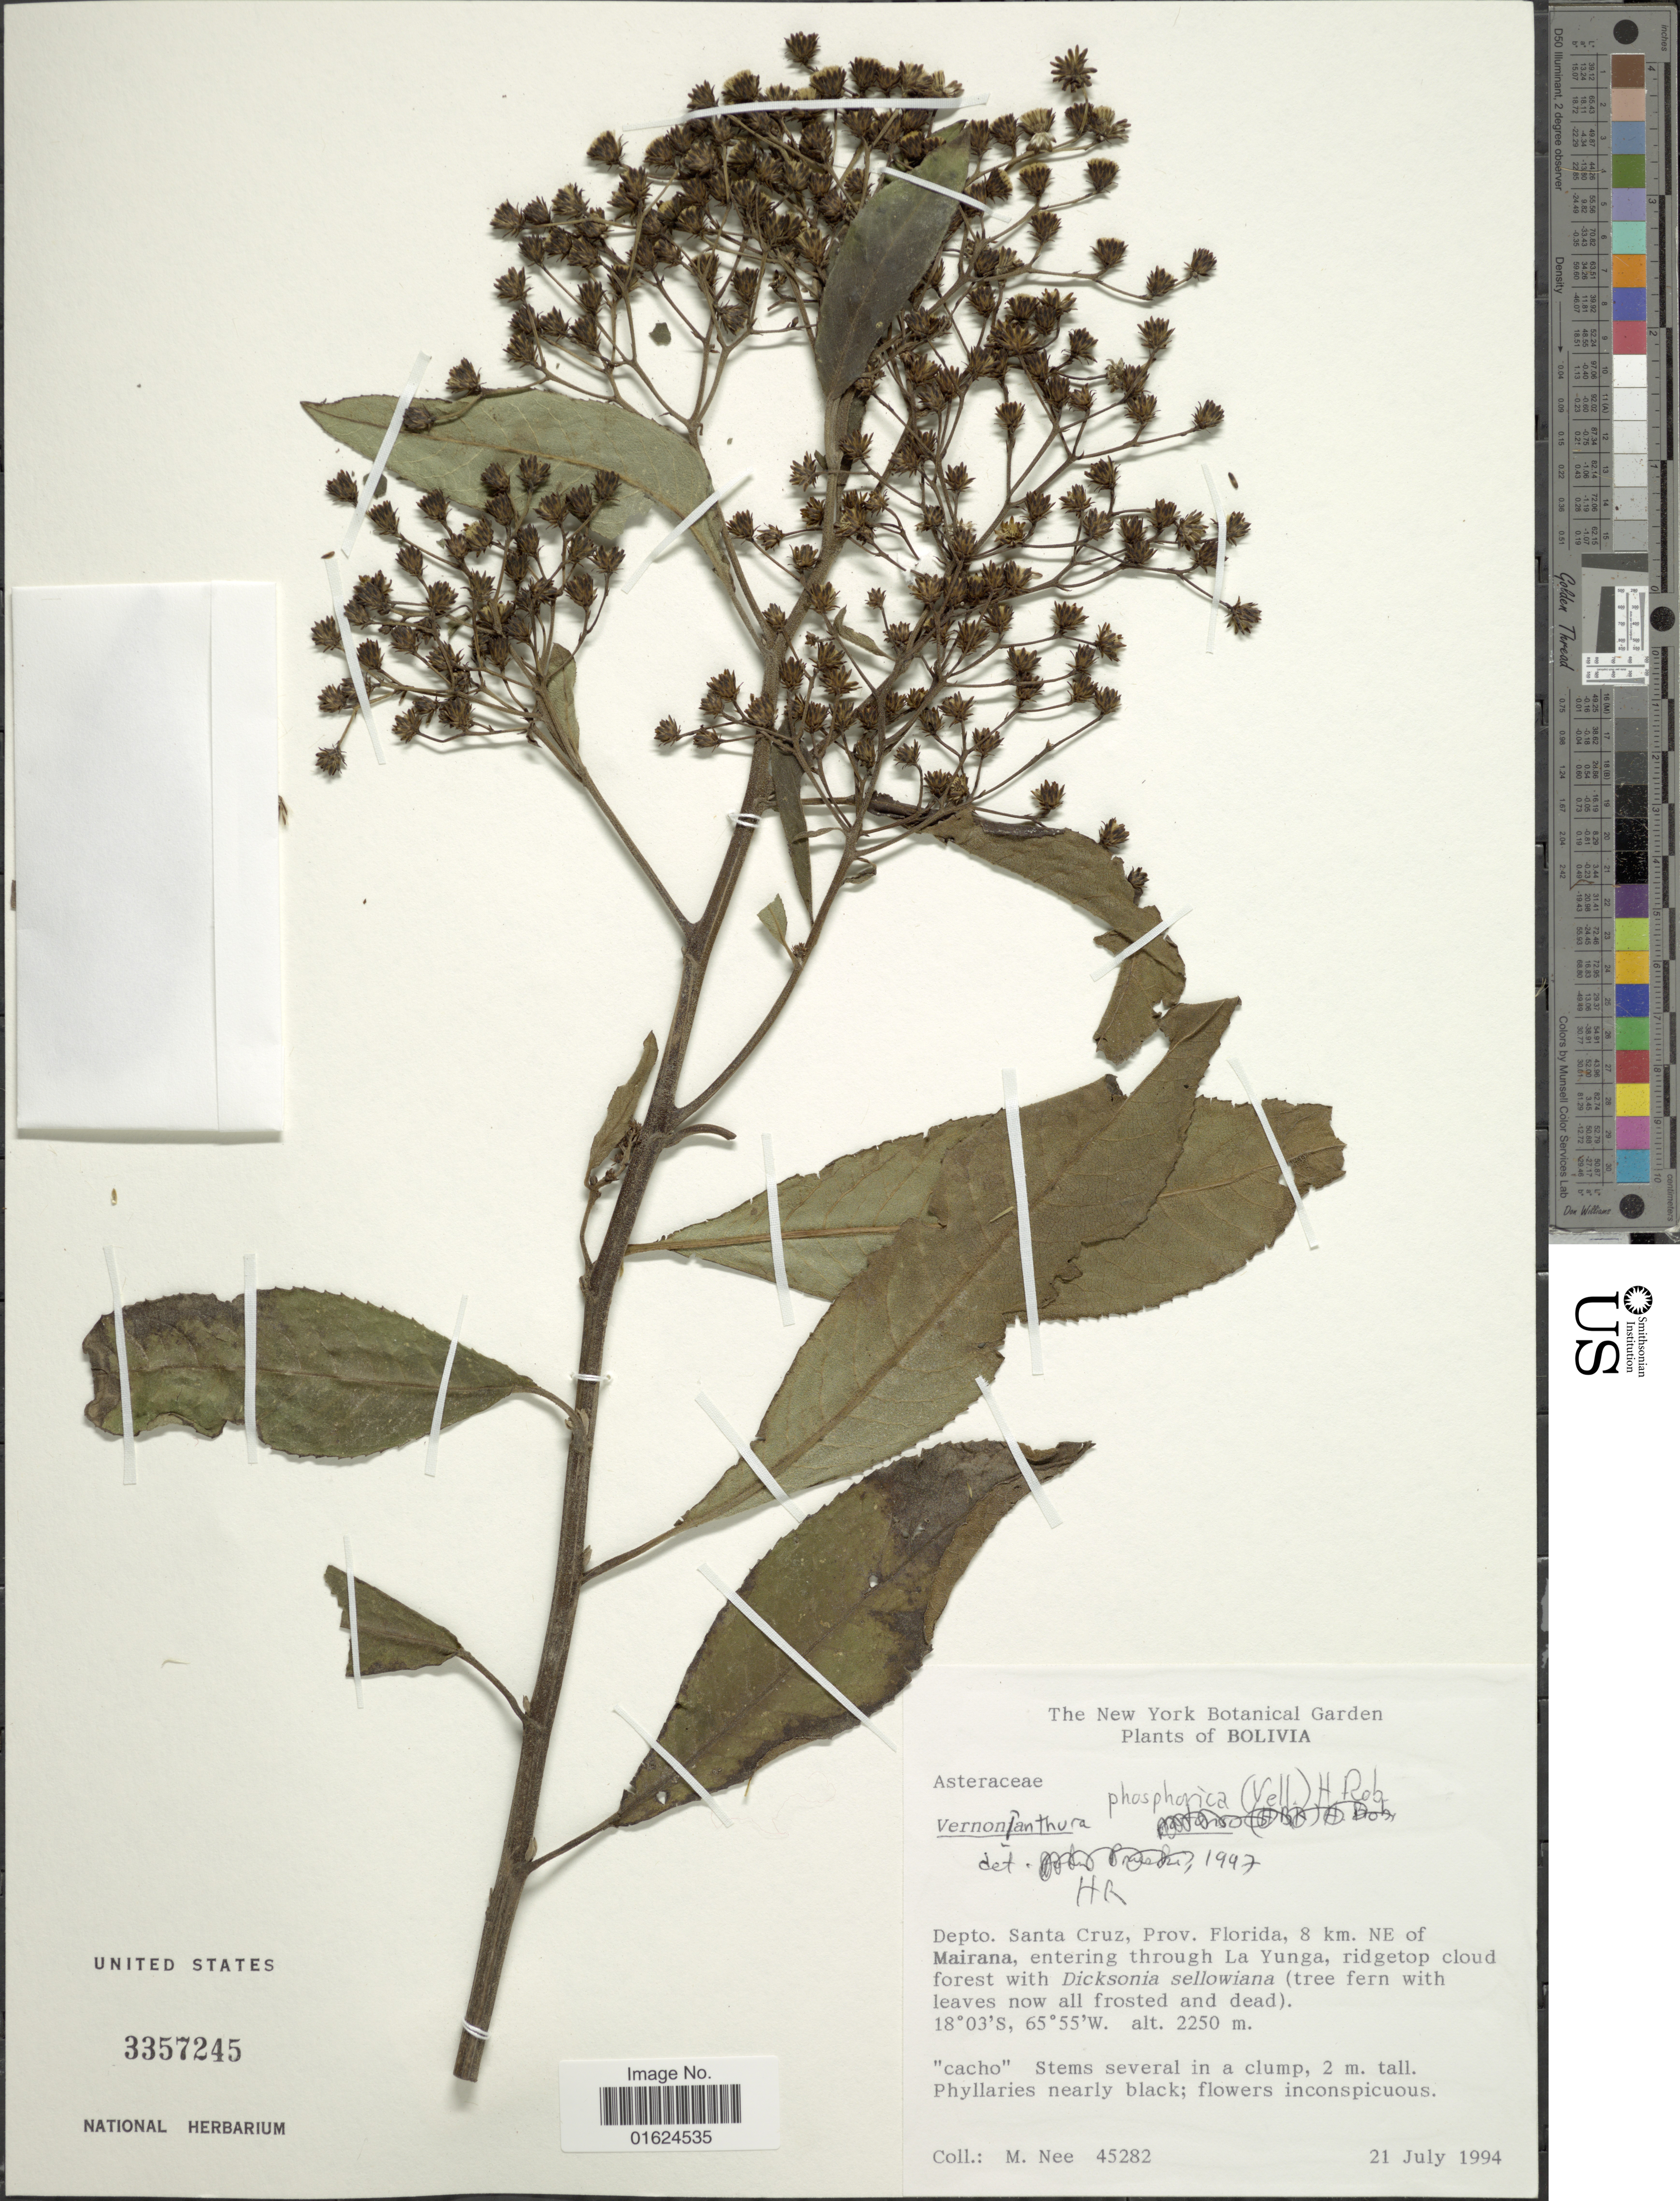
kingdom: Plantae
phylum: Tracheophyta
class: Magnoliopsida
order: Asterales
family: Asteraceae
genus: Vernonanthura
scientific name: Vernonanthura rubriramea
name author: (Mart. ex DC.) Loeuille & P. N. Soares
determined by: Renon, Polla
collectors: M. Nee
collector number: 45282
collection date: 1994-07-21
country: Bolivia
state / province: Santa Cruz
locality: Depto Santa Cruz, Prov. Florida, 8 km NE of Mairana, entering through La Yunga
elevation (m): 2250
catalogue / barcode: US 3357245